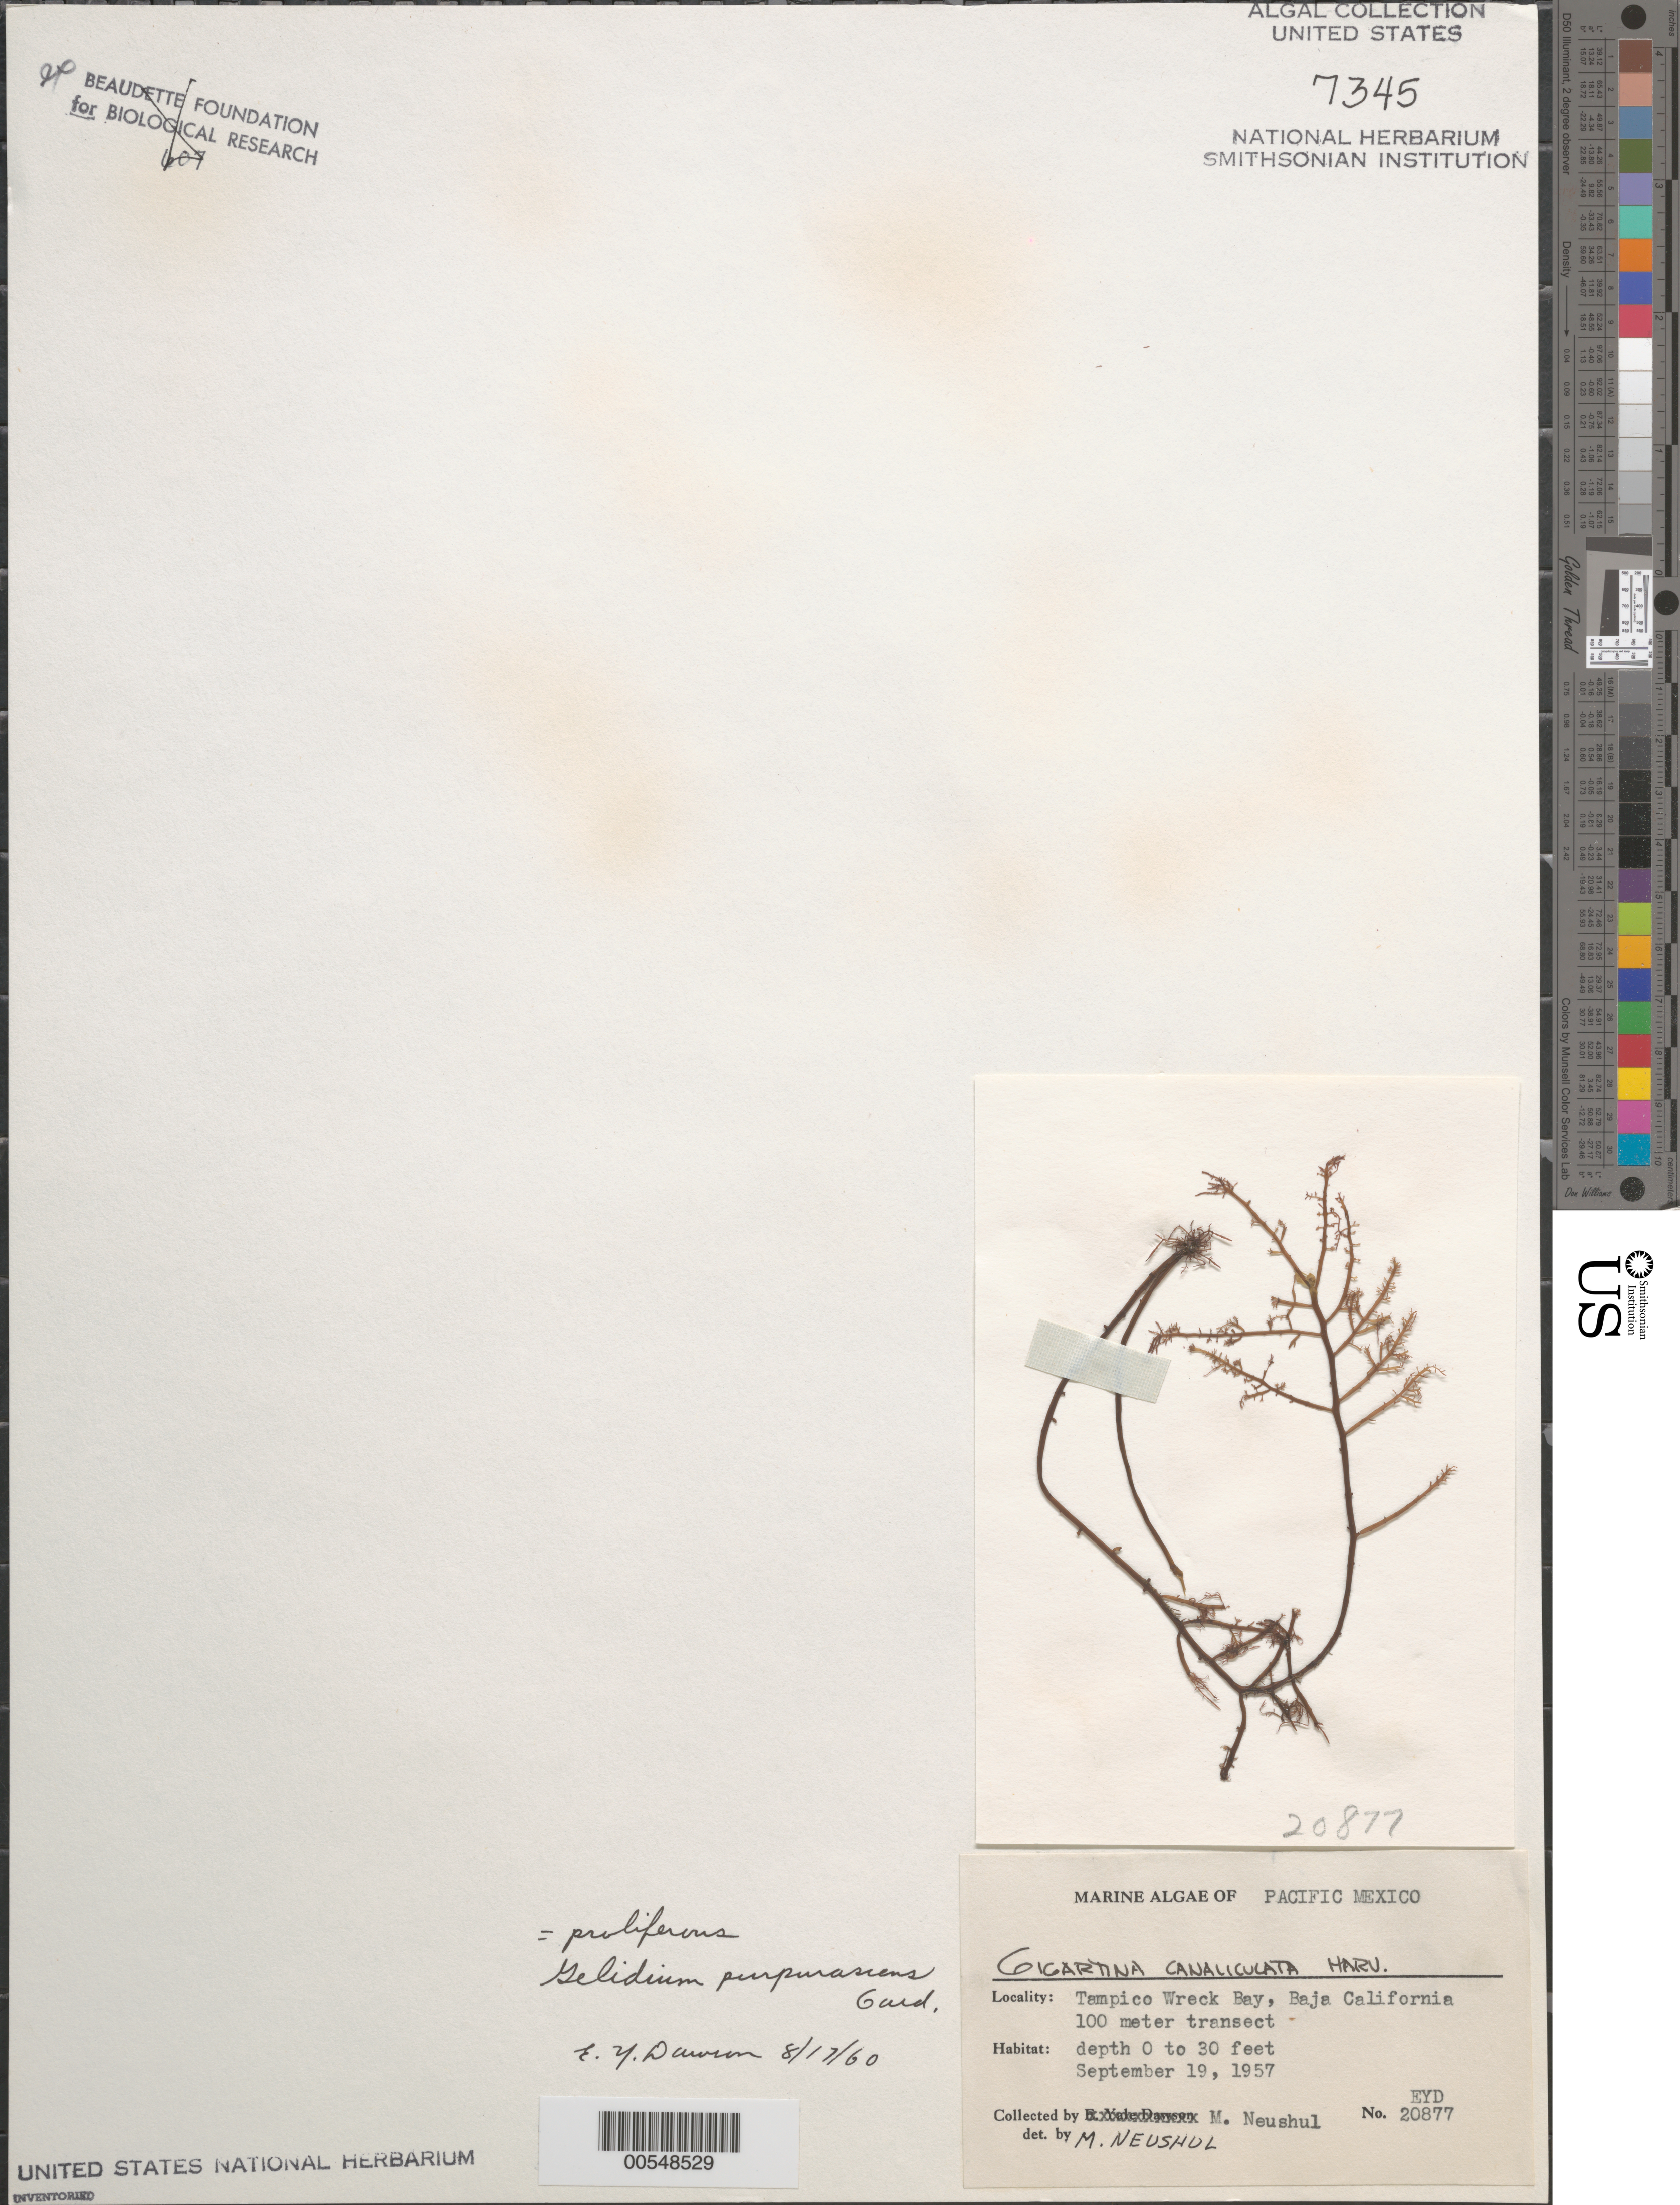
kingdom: Plantae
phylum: Rhodophyta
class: Florideophyceae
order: Gelidiales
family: Gelidiaceae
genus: Gelidium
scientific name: Gelidium purpurascens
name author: N.L. Gardner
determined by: Dawson, E. Y.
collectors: M. Neushul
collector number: EYD 20877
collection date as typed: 19 Sep 1957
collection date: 1957-09-19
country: Mexico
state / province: Baja California Norte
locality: Tampico Wreck Bay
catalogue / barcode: US 7345